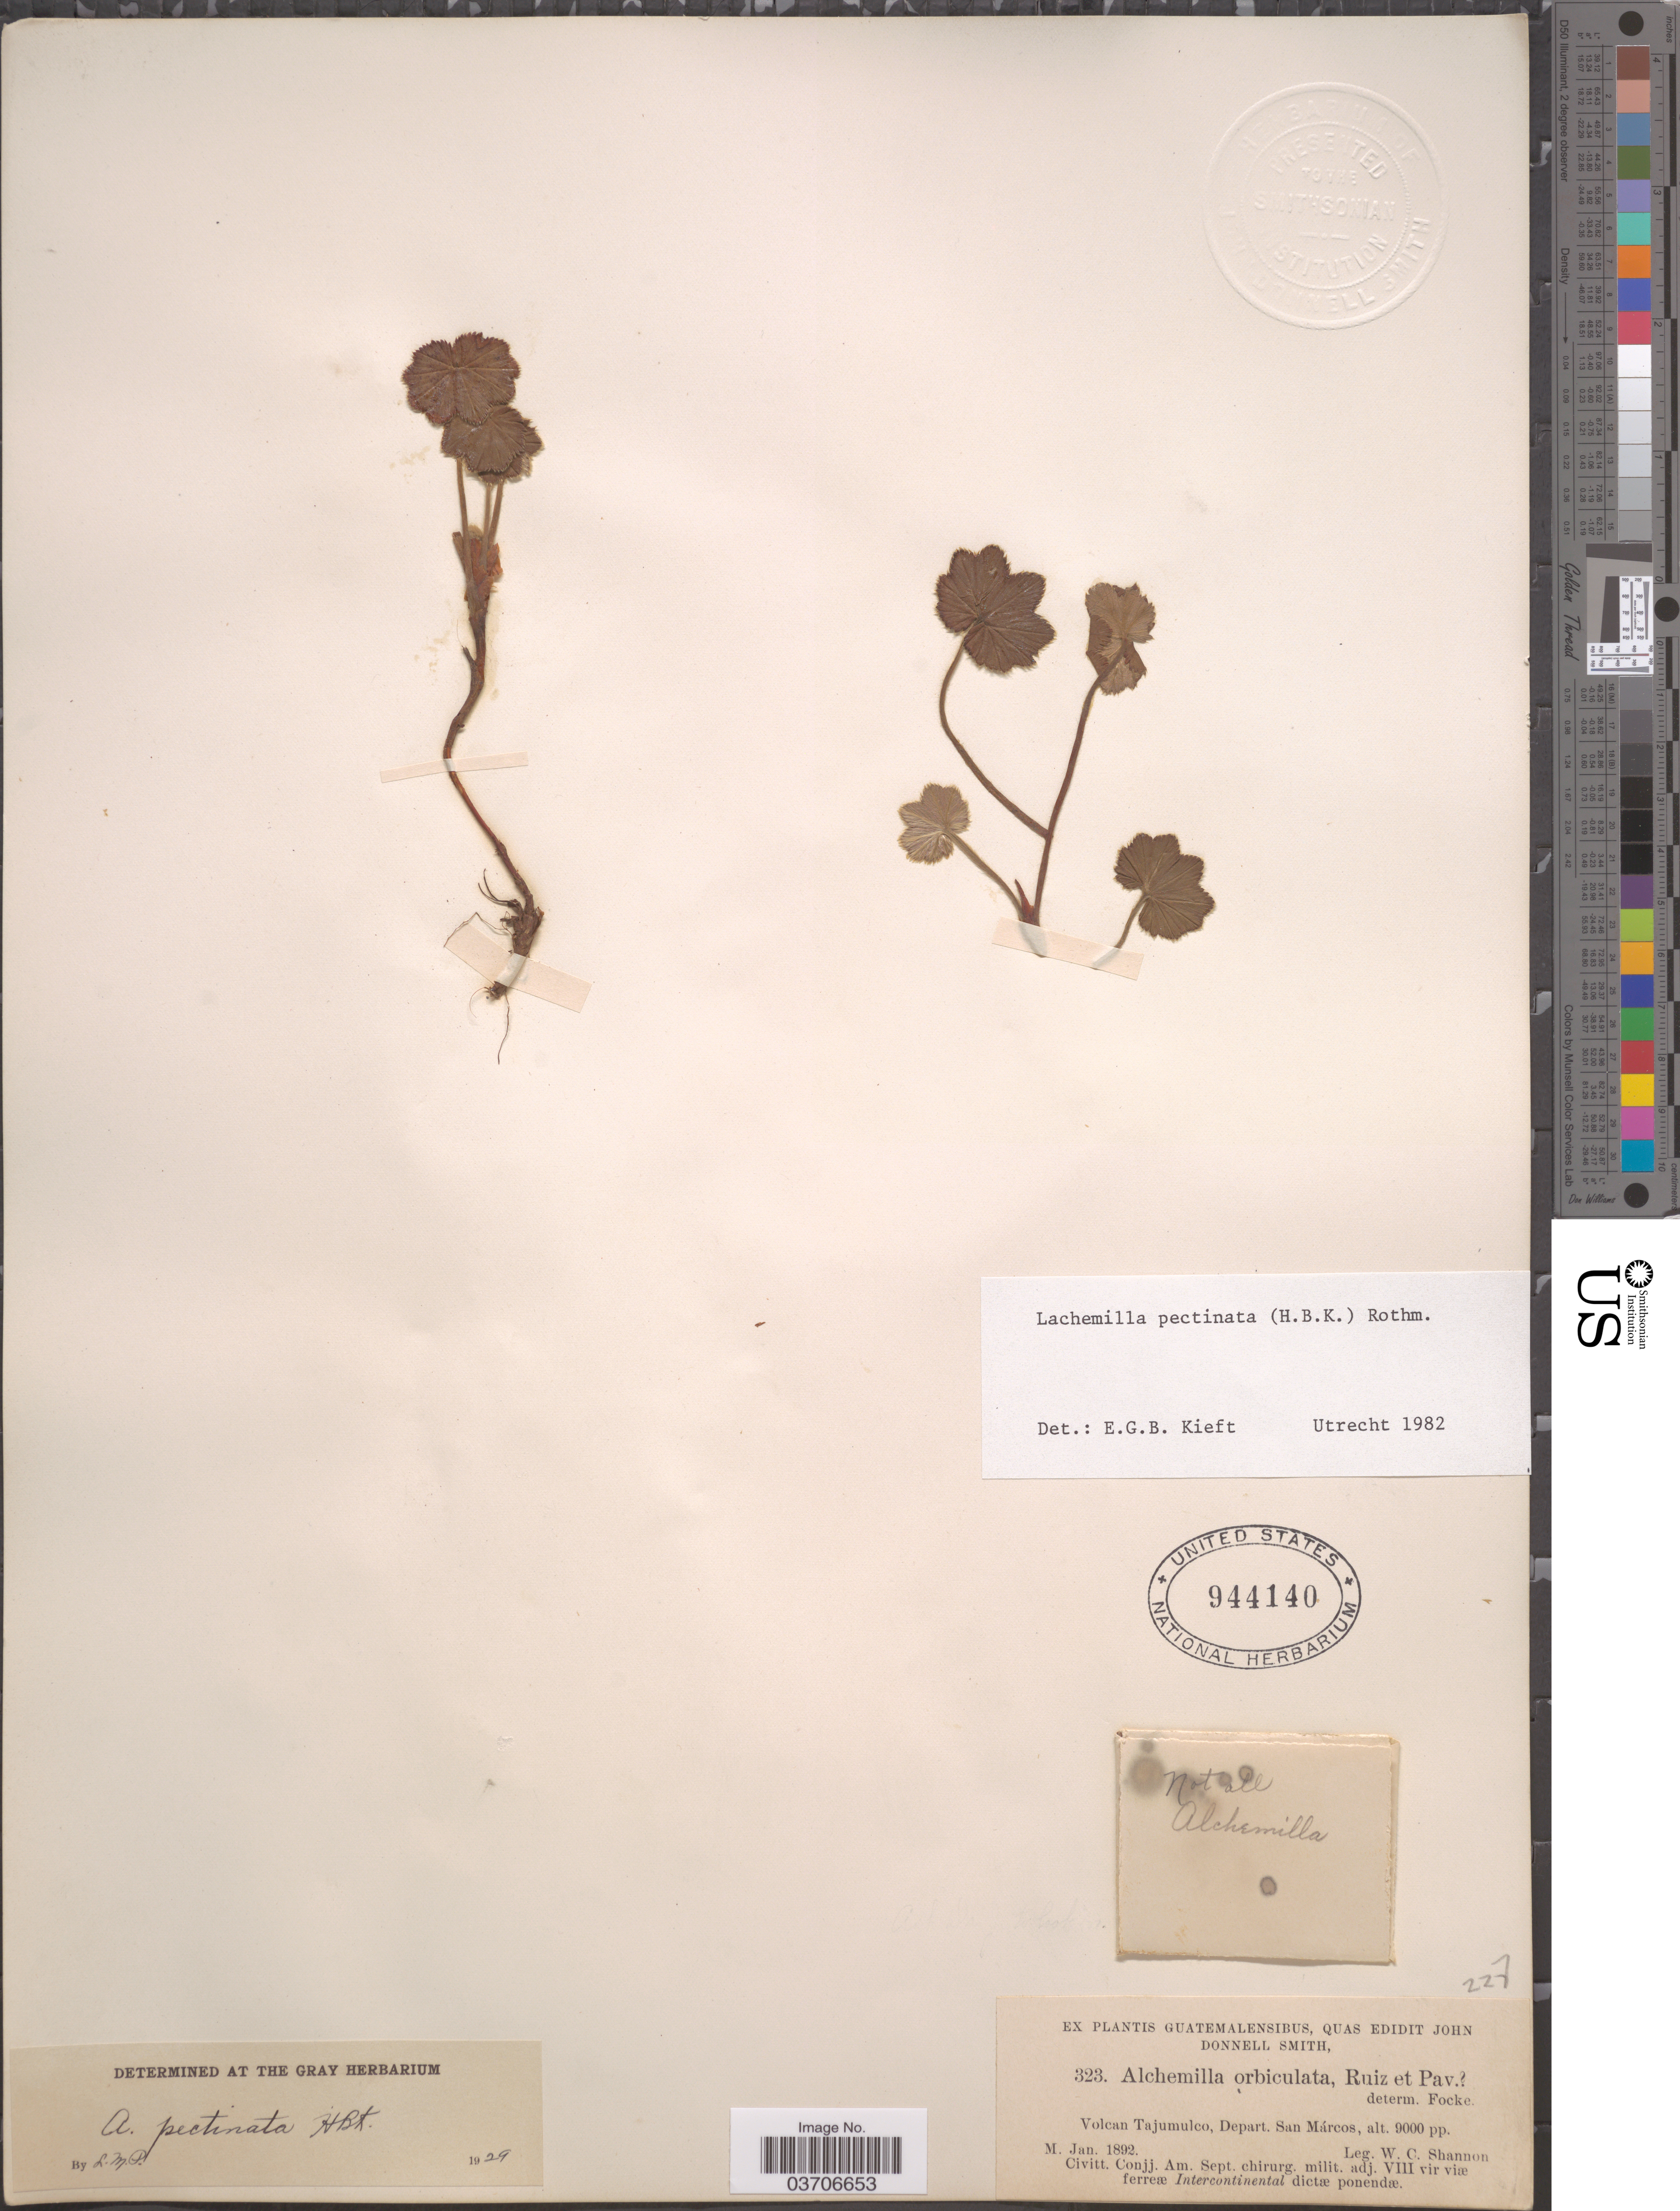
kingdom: Plantae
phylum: Tracheophyta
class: Magnoliopsida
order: Rosales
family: Rosaceae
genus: Lachemilla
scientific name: Lachemilla pectinata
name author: (Kunth) Rothm.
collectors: W. C. Shannon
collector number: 323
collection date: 1892-01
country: Guatemala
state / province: San Marcos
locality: Volcan Tajumulco, Depart. San Márcos.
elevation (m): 2743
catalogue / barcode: US 944140